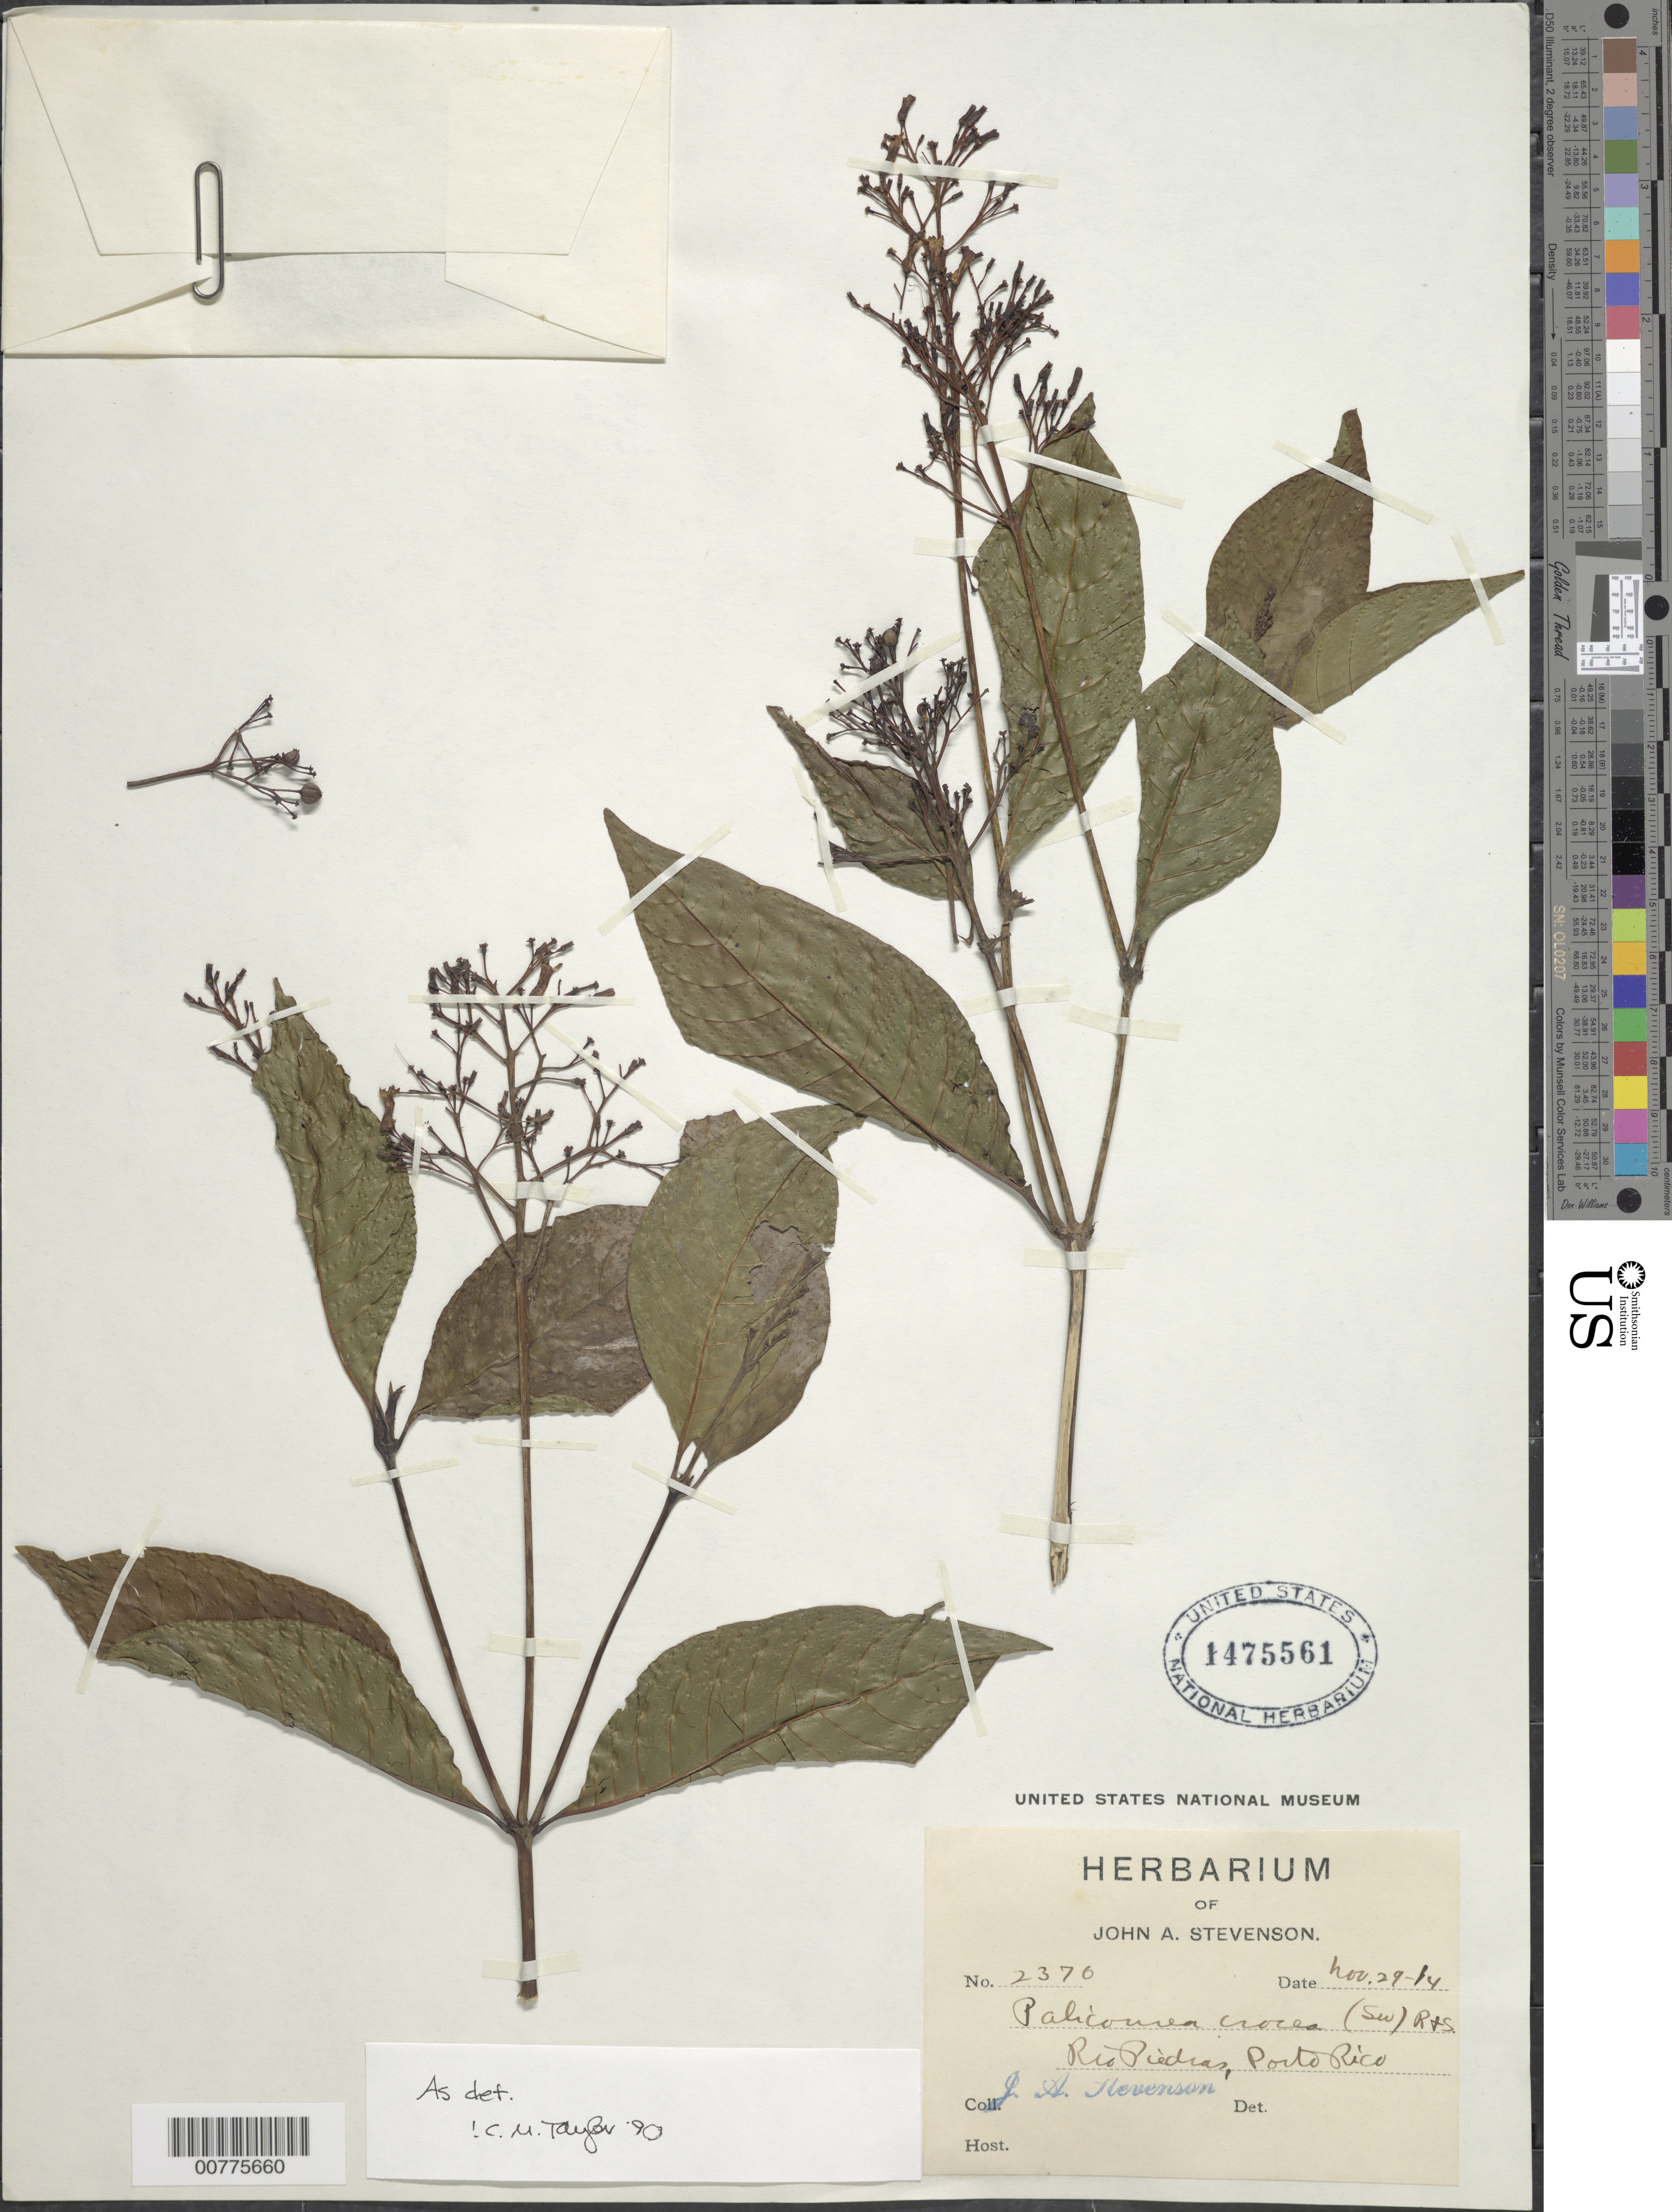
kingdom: Plantae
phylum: Tracheophyta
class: Magnoliopsida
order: Gentianales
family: Rubiaceae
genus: Palicourea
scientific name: Palicourea crocea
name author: (Sw.) Schult.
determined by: Taylor, Charlotte M.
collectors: J. Stevenson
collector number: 2370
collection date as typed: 29 Nov 1914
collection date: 1914-11-29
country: Puerto Rico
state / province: San Juan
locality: Río Piedras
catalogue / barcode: US 1475561